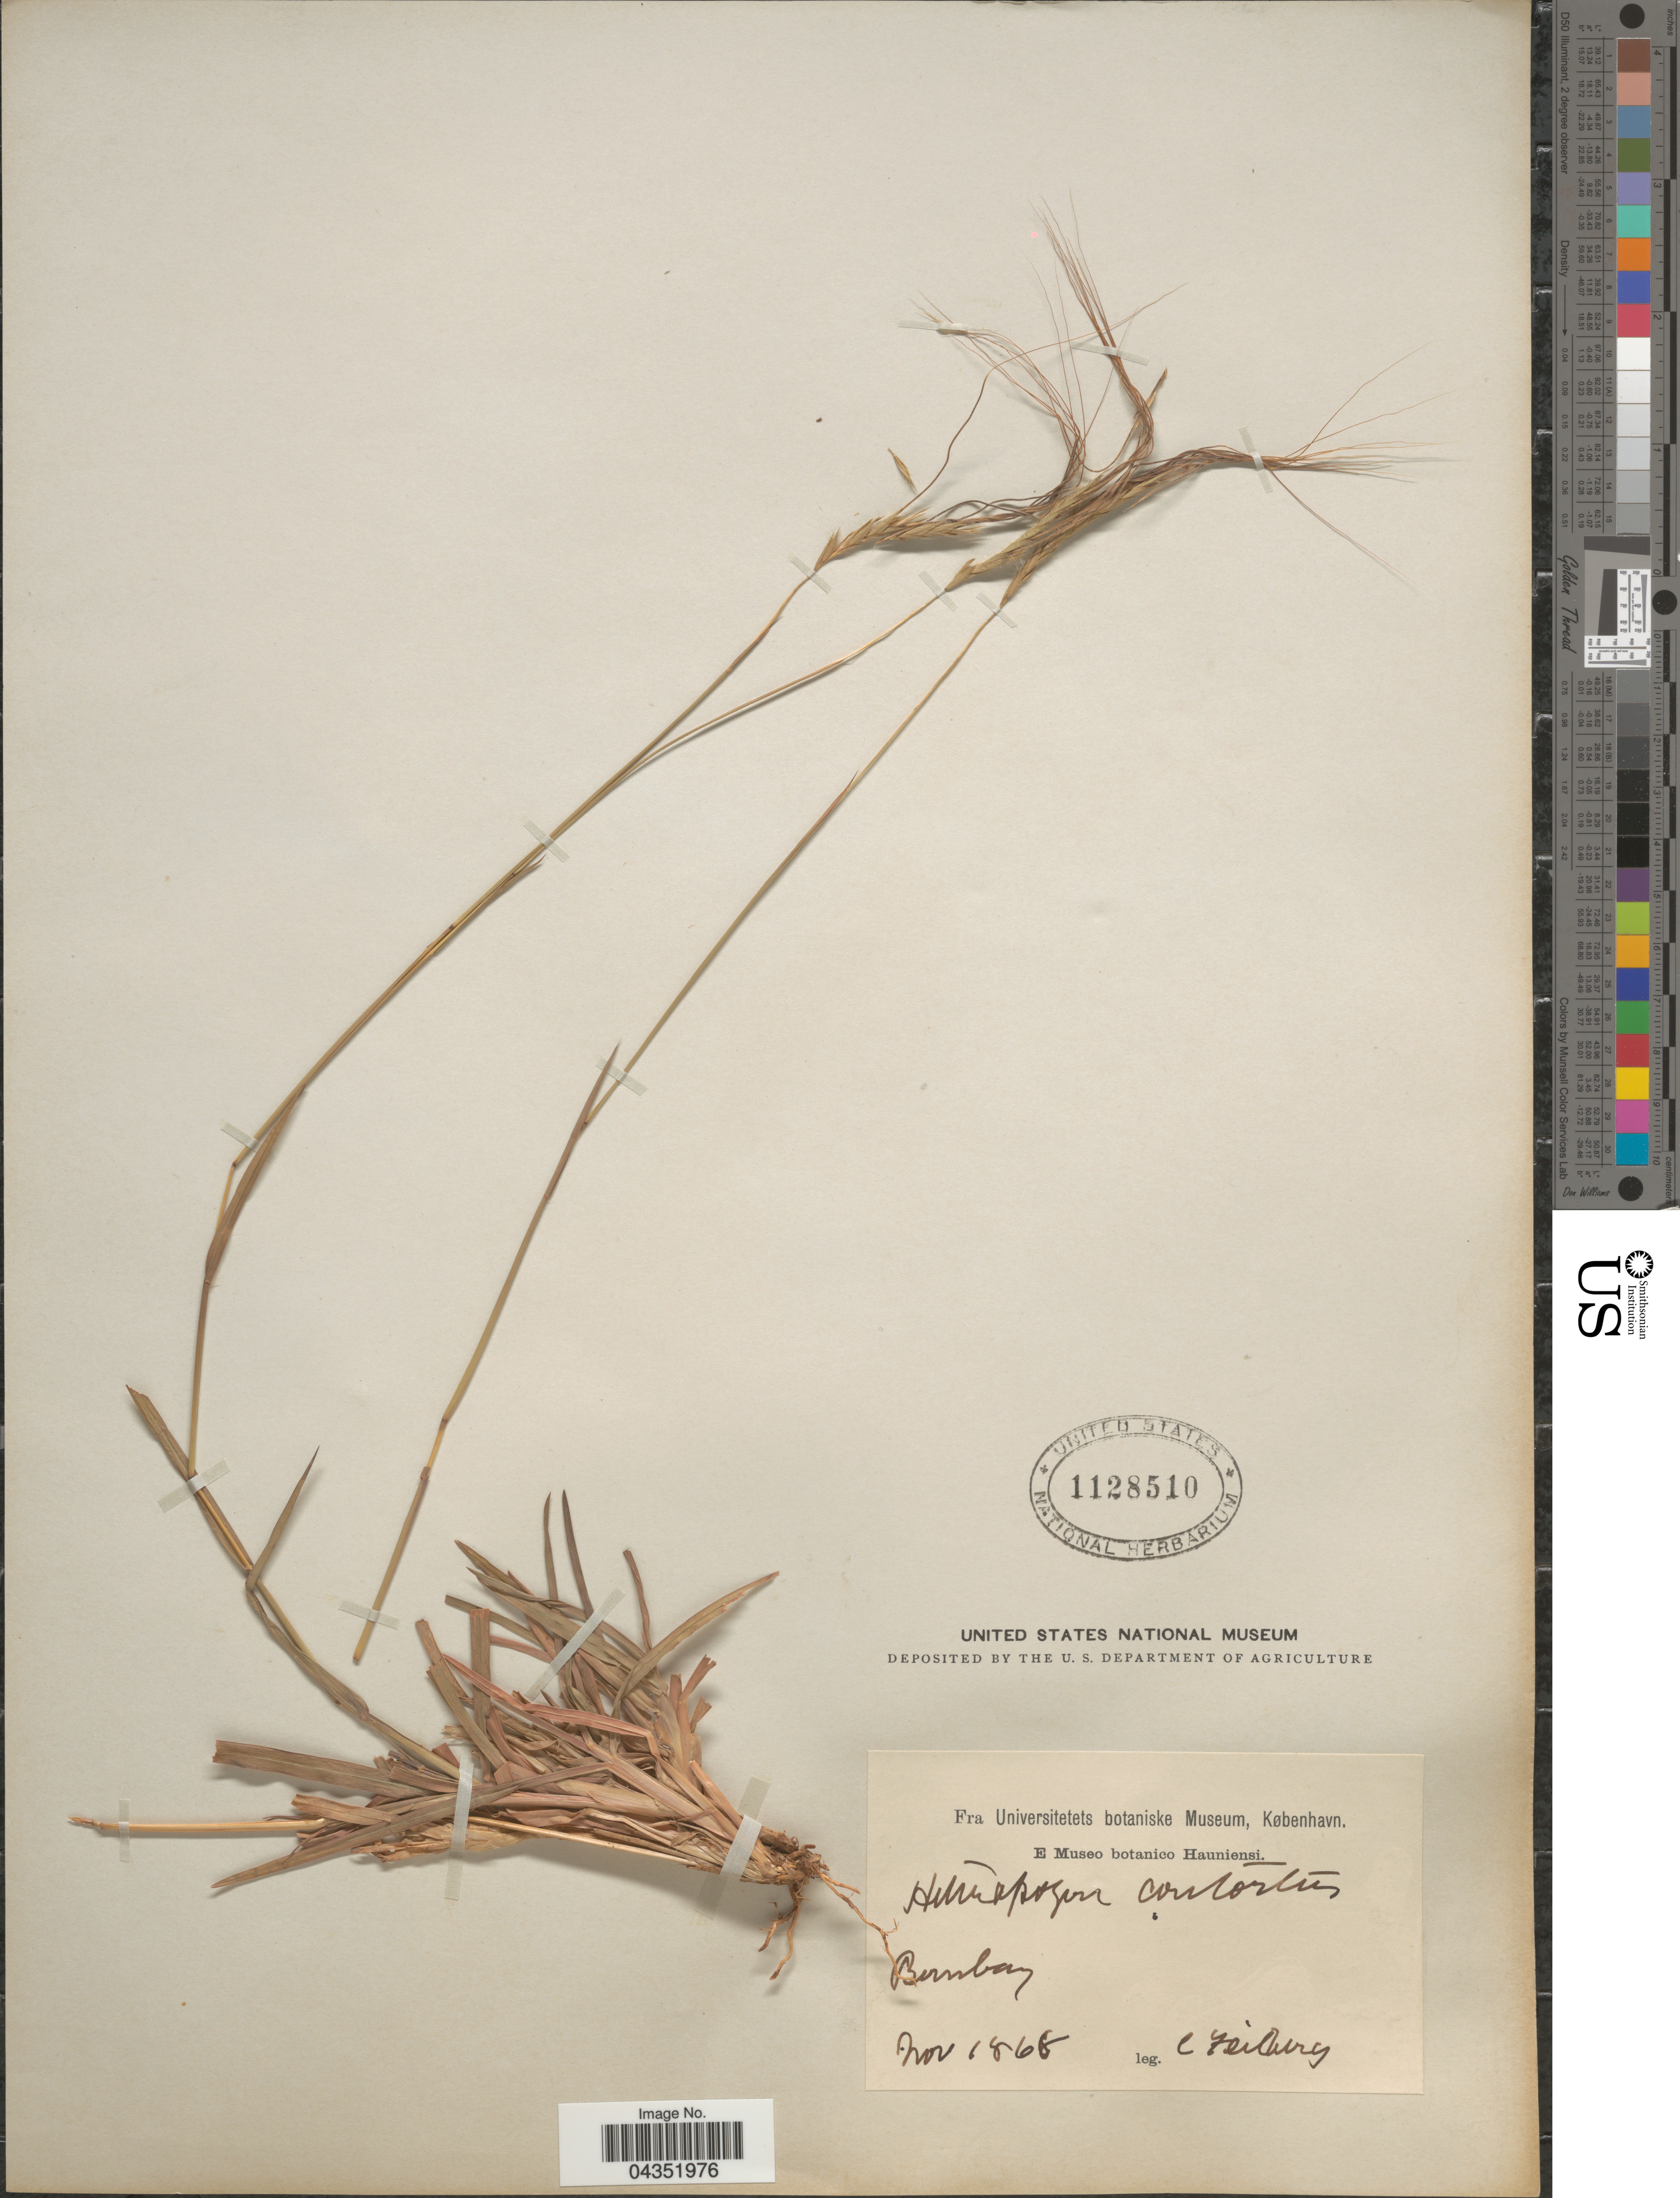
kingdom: Plantae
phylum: Tracheophyta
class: Liliopsida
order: Poales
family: Poaceae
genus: Heteropogon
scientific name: Heteropogon contortus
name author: (L.) P. Beauv. ex Roem. & Schult.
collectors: C. Feilberg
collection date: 1868-11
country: India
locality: Bombay.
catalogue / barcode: US 1128510